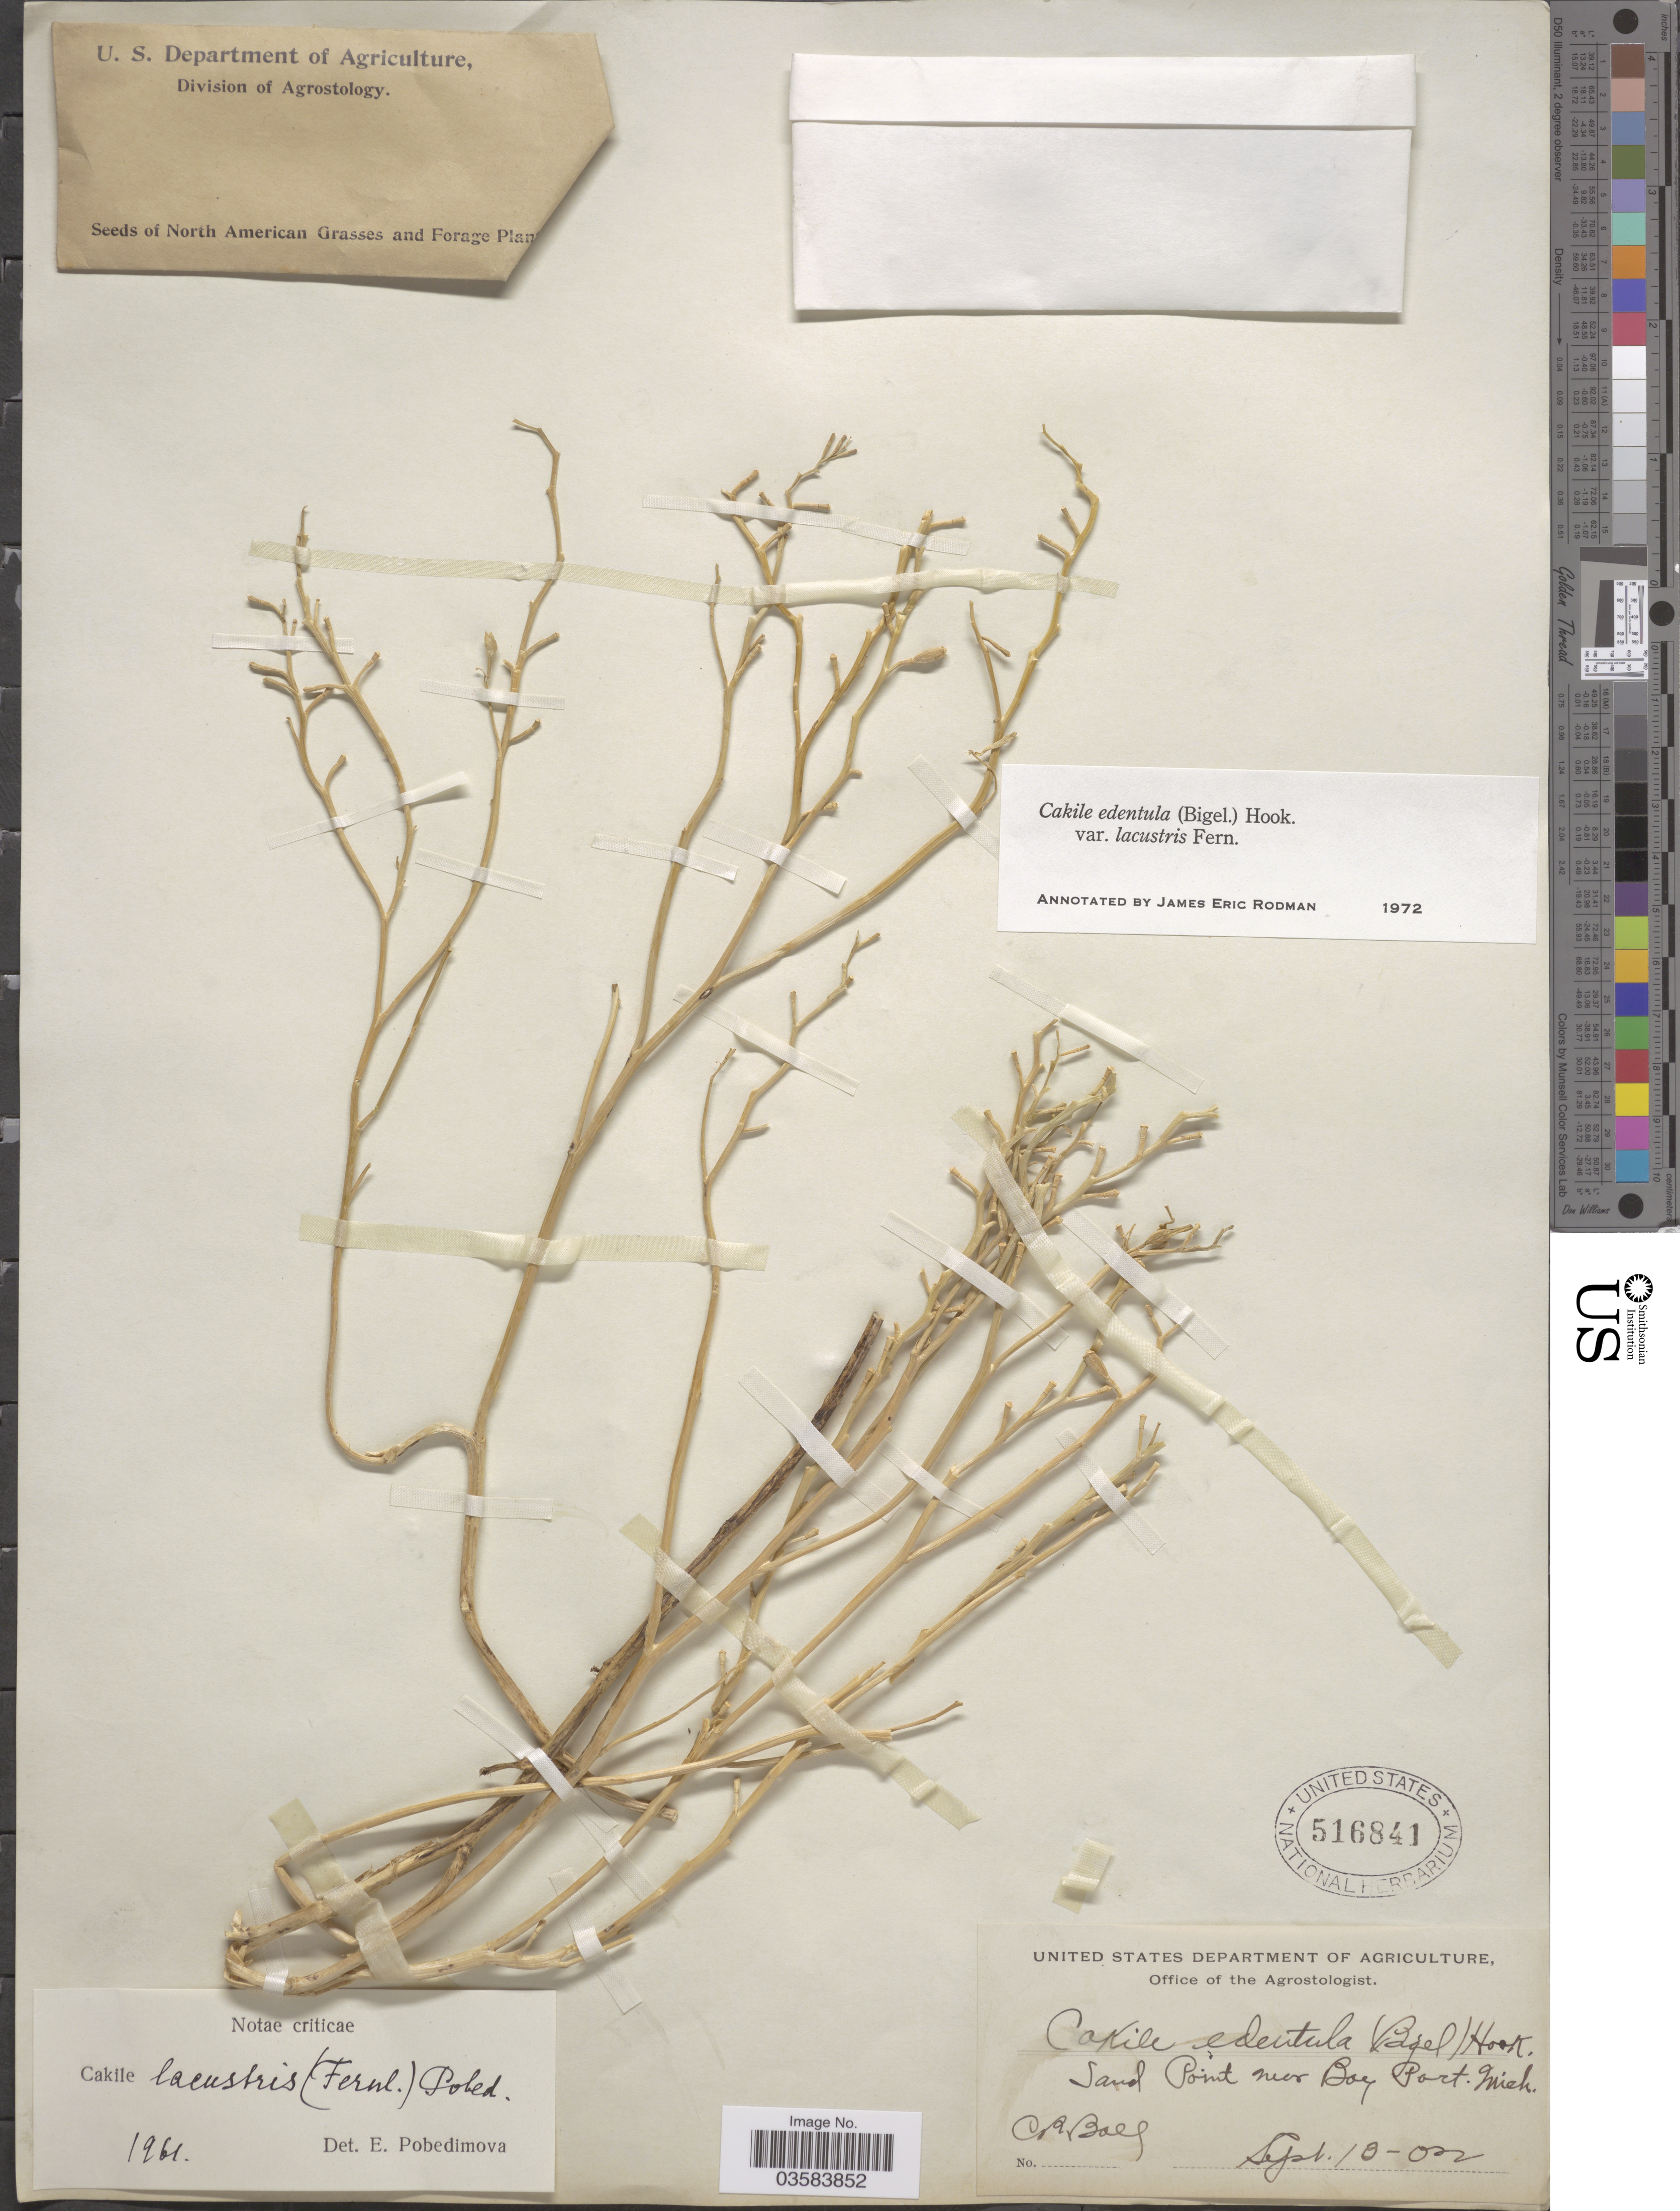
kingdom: Plantae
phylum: Tracheophyta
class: Magnoliopsida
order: Brassicales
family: Brassicaceae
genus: Cakile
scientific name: Cakile edentula var. lacustris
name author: Fernald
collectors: C. R. Ball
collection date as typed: Transcribed d/m/y: 10/9/2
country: United States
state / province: Michigan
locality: Sand Point near Bay Port.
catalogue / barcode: US 516841